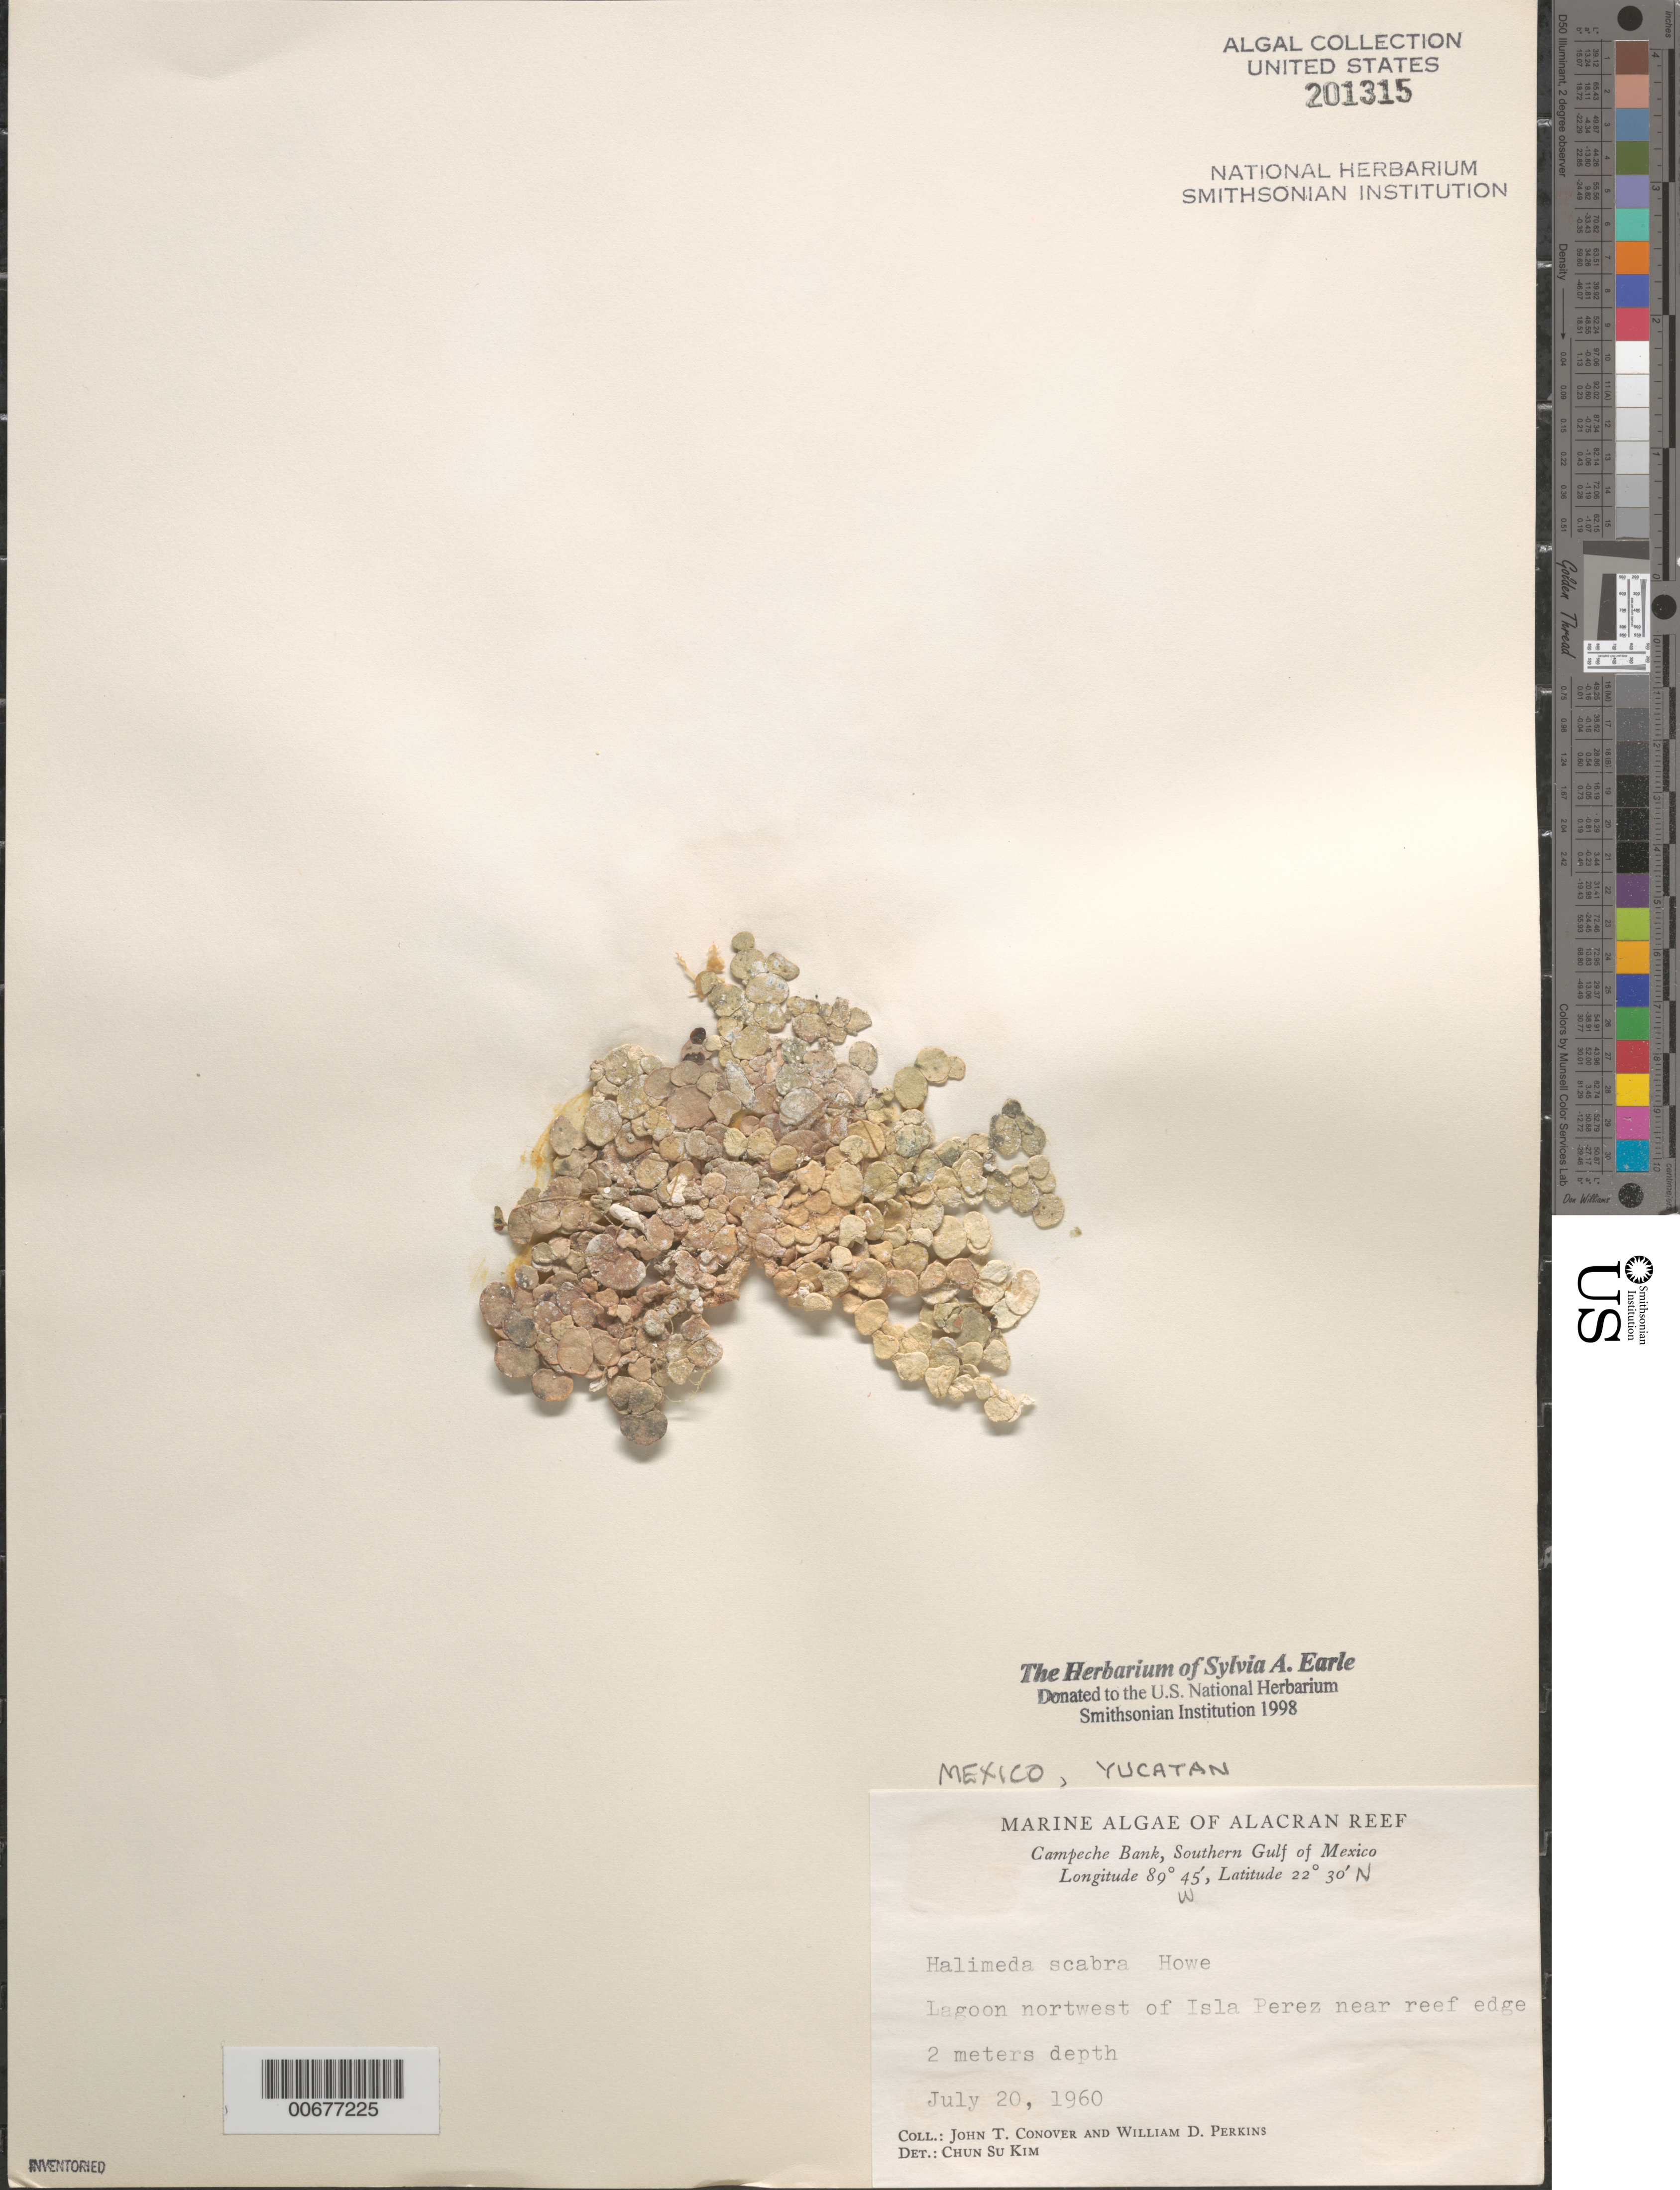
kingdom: Plantae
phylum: Chlorophyta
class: Ulvophyceae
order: Bryopsidales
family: Halimedaceae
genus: Halimeda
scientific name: Halimeda scabra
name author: M. Howe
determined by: Kim, Chun Su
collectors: J. T. Conover & W. D. Perkins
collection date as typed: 20 Jul 1960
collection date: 1960-07-20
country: Mexico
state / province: Yucatan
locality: Alacran Reef, lagoon northwest of Isla Perez, Campeche Bank, southern Gulf of Mexico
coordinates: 22 30' N, 89 45' W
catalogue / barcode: US 201315